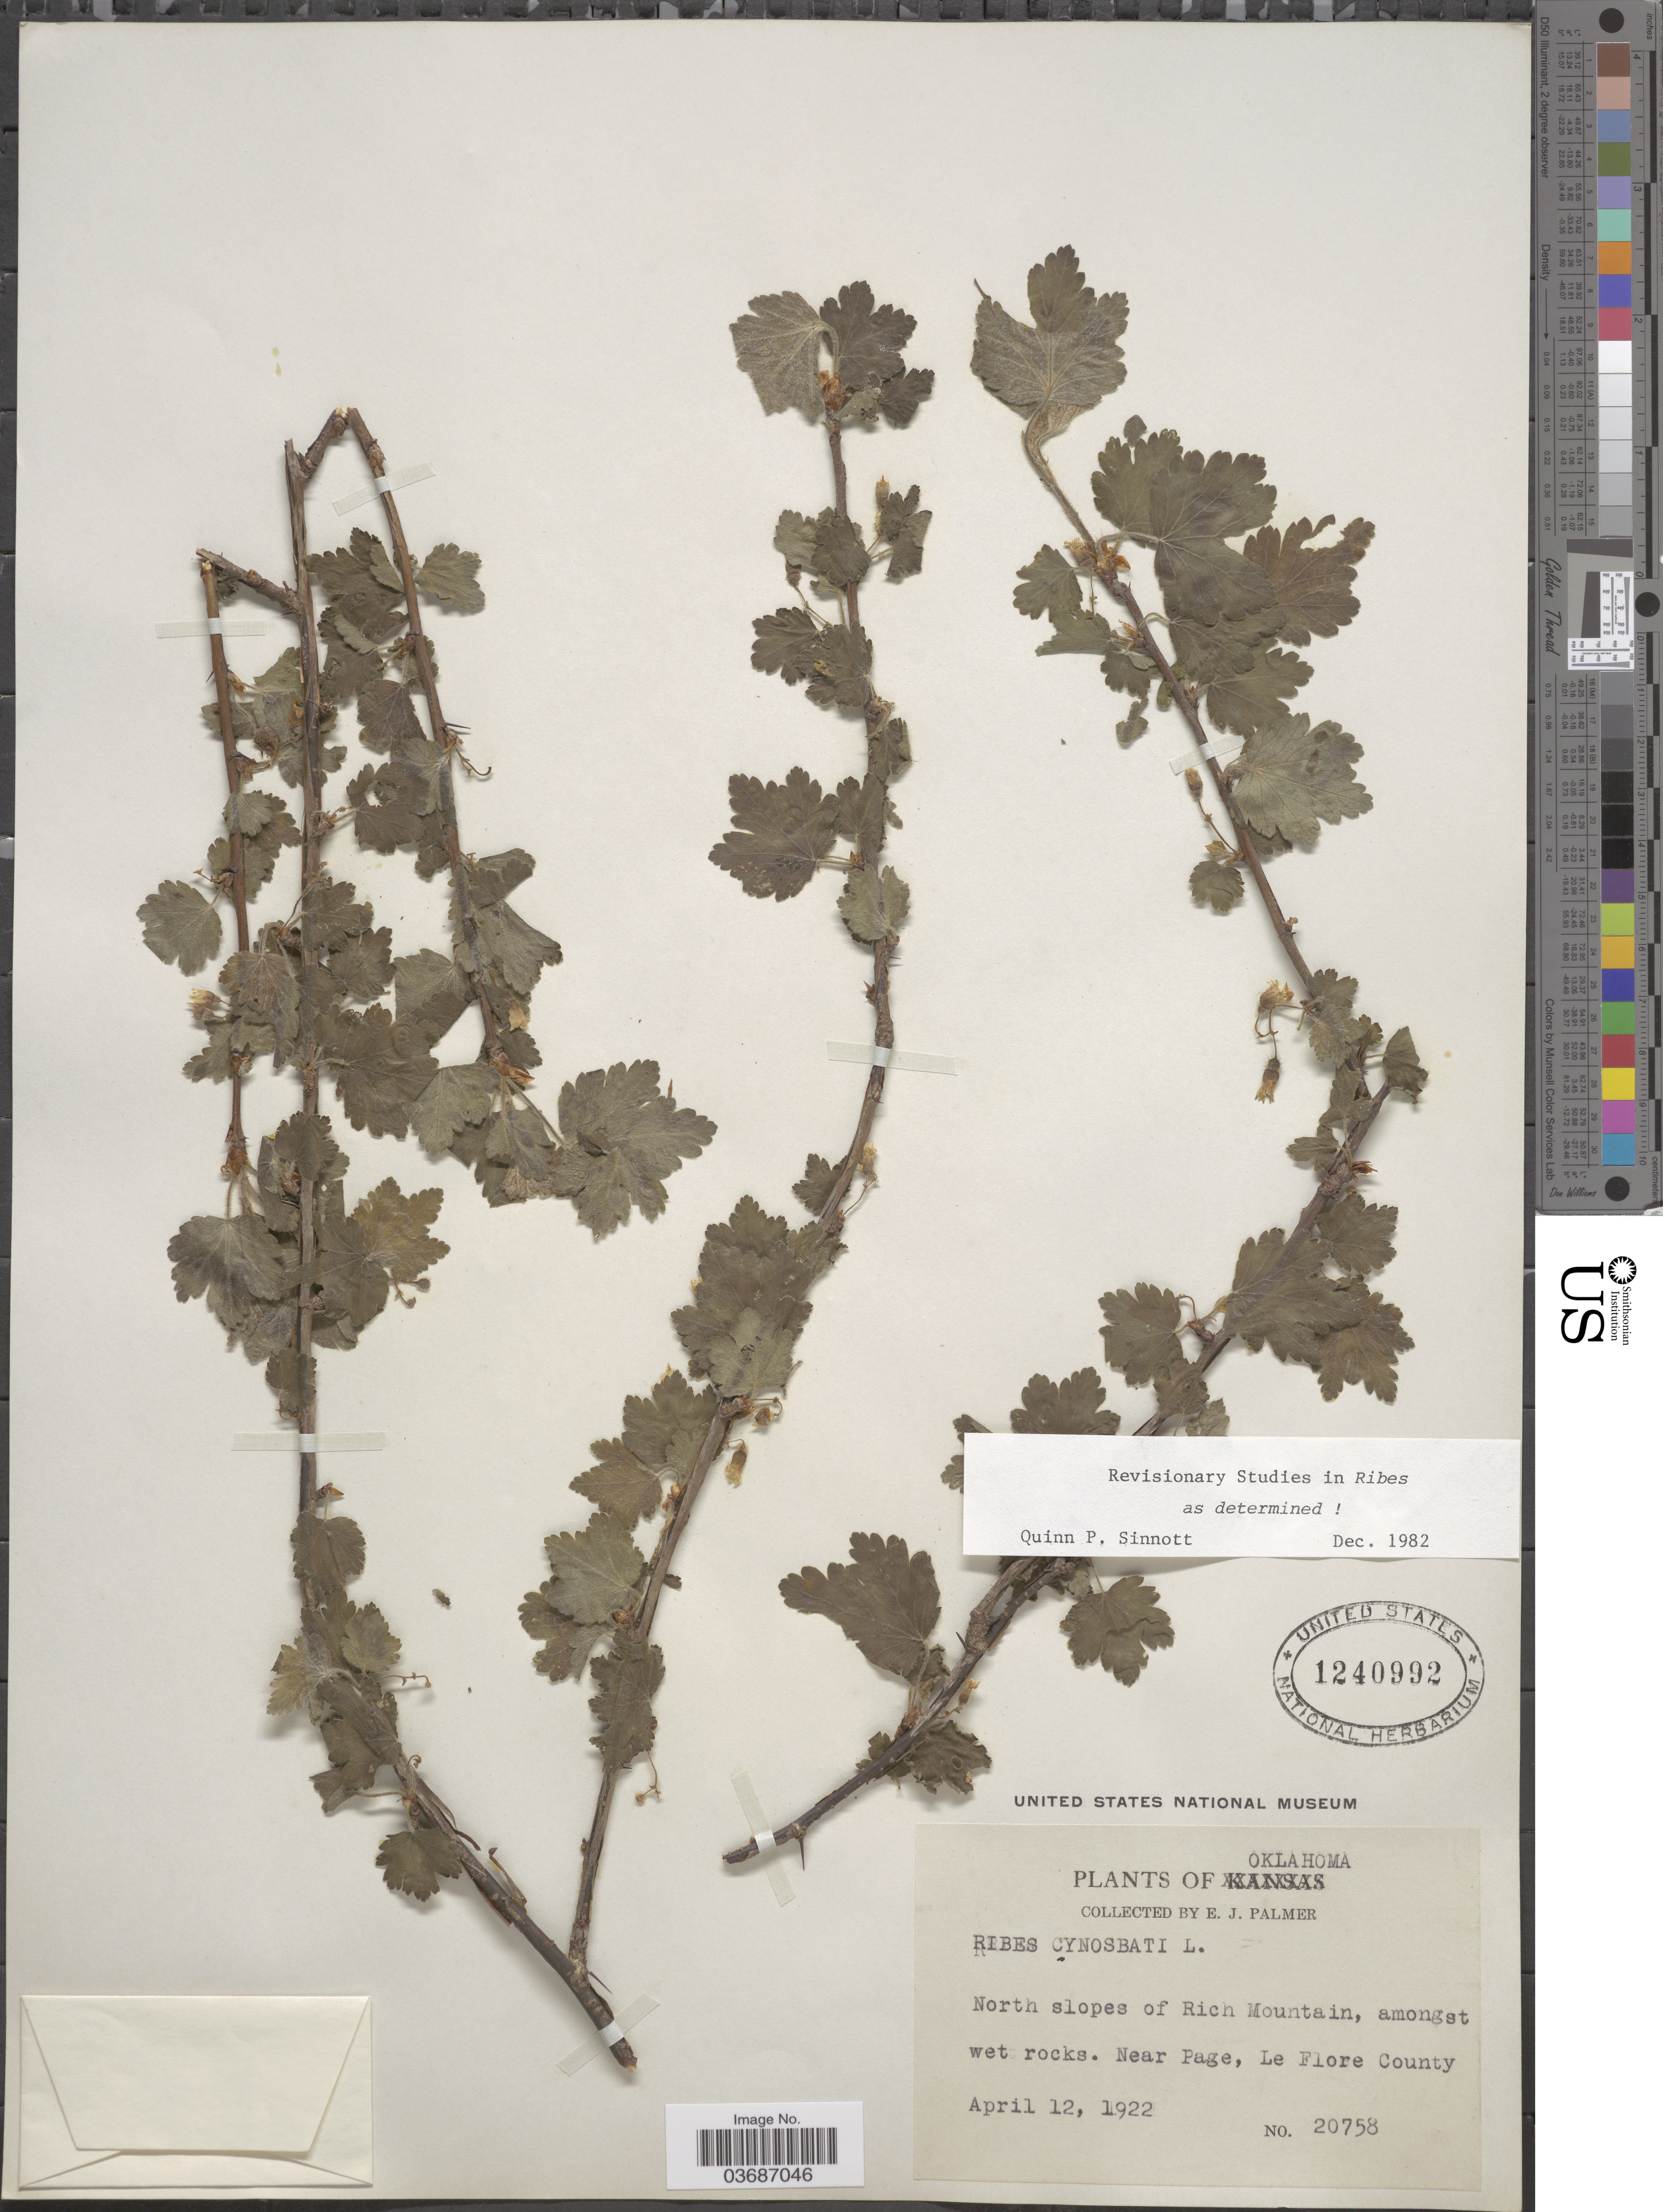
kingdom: Plantae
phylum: Tracheophyta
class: Magnoliopsida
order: Saxifragales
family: Grossulariaceae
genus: Ribes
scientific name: Ribes cynosbati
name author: L.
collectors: E. J. Palmer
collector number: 20758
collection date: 1922-04-12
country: United States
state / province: Oklahoma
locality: North slopes of Rich Mountain, amongst wet rocks. Near Page, Le Flore County.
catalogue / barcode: US 1240992